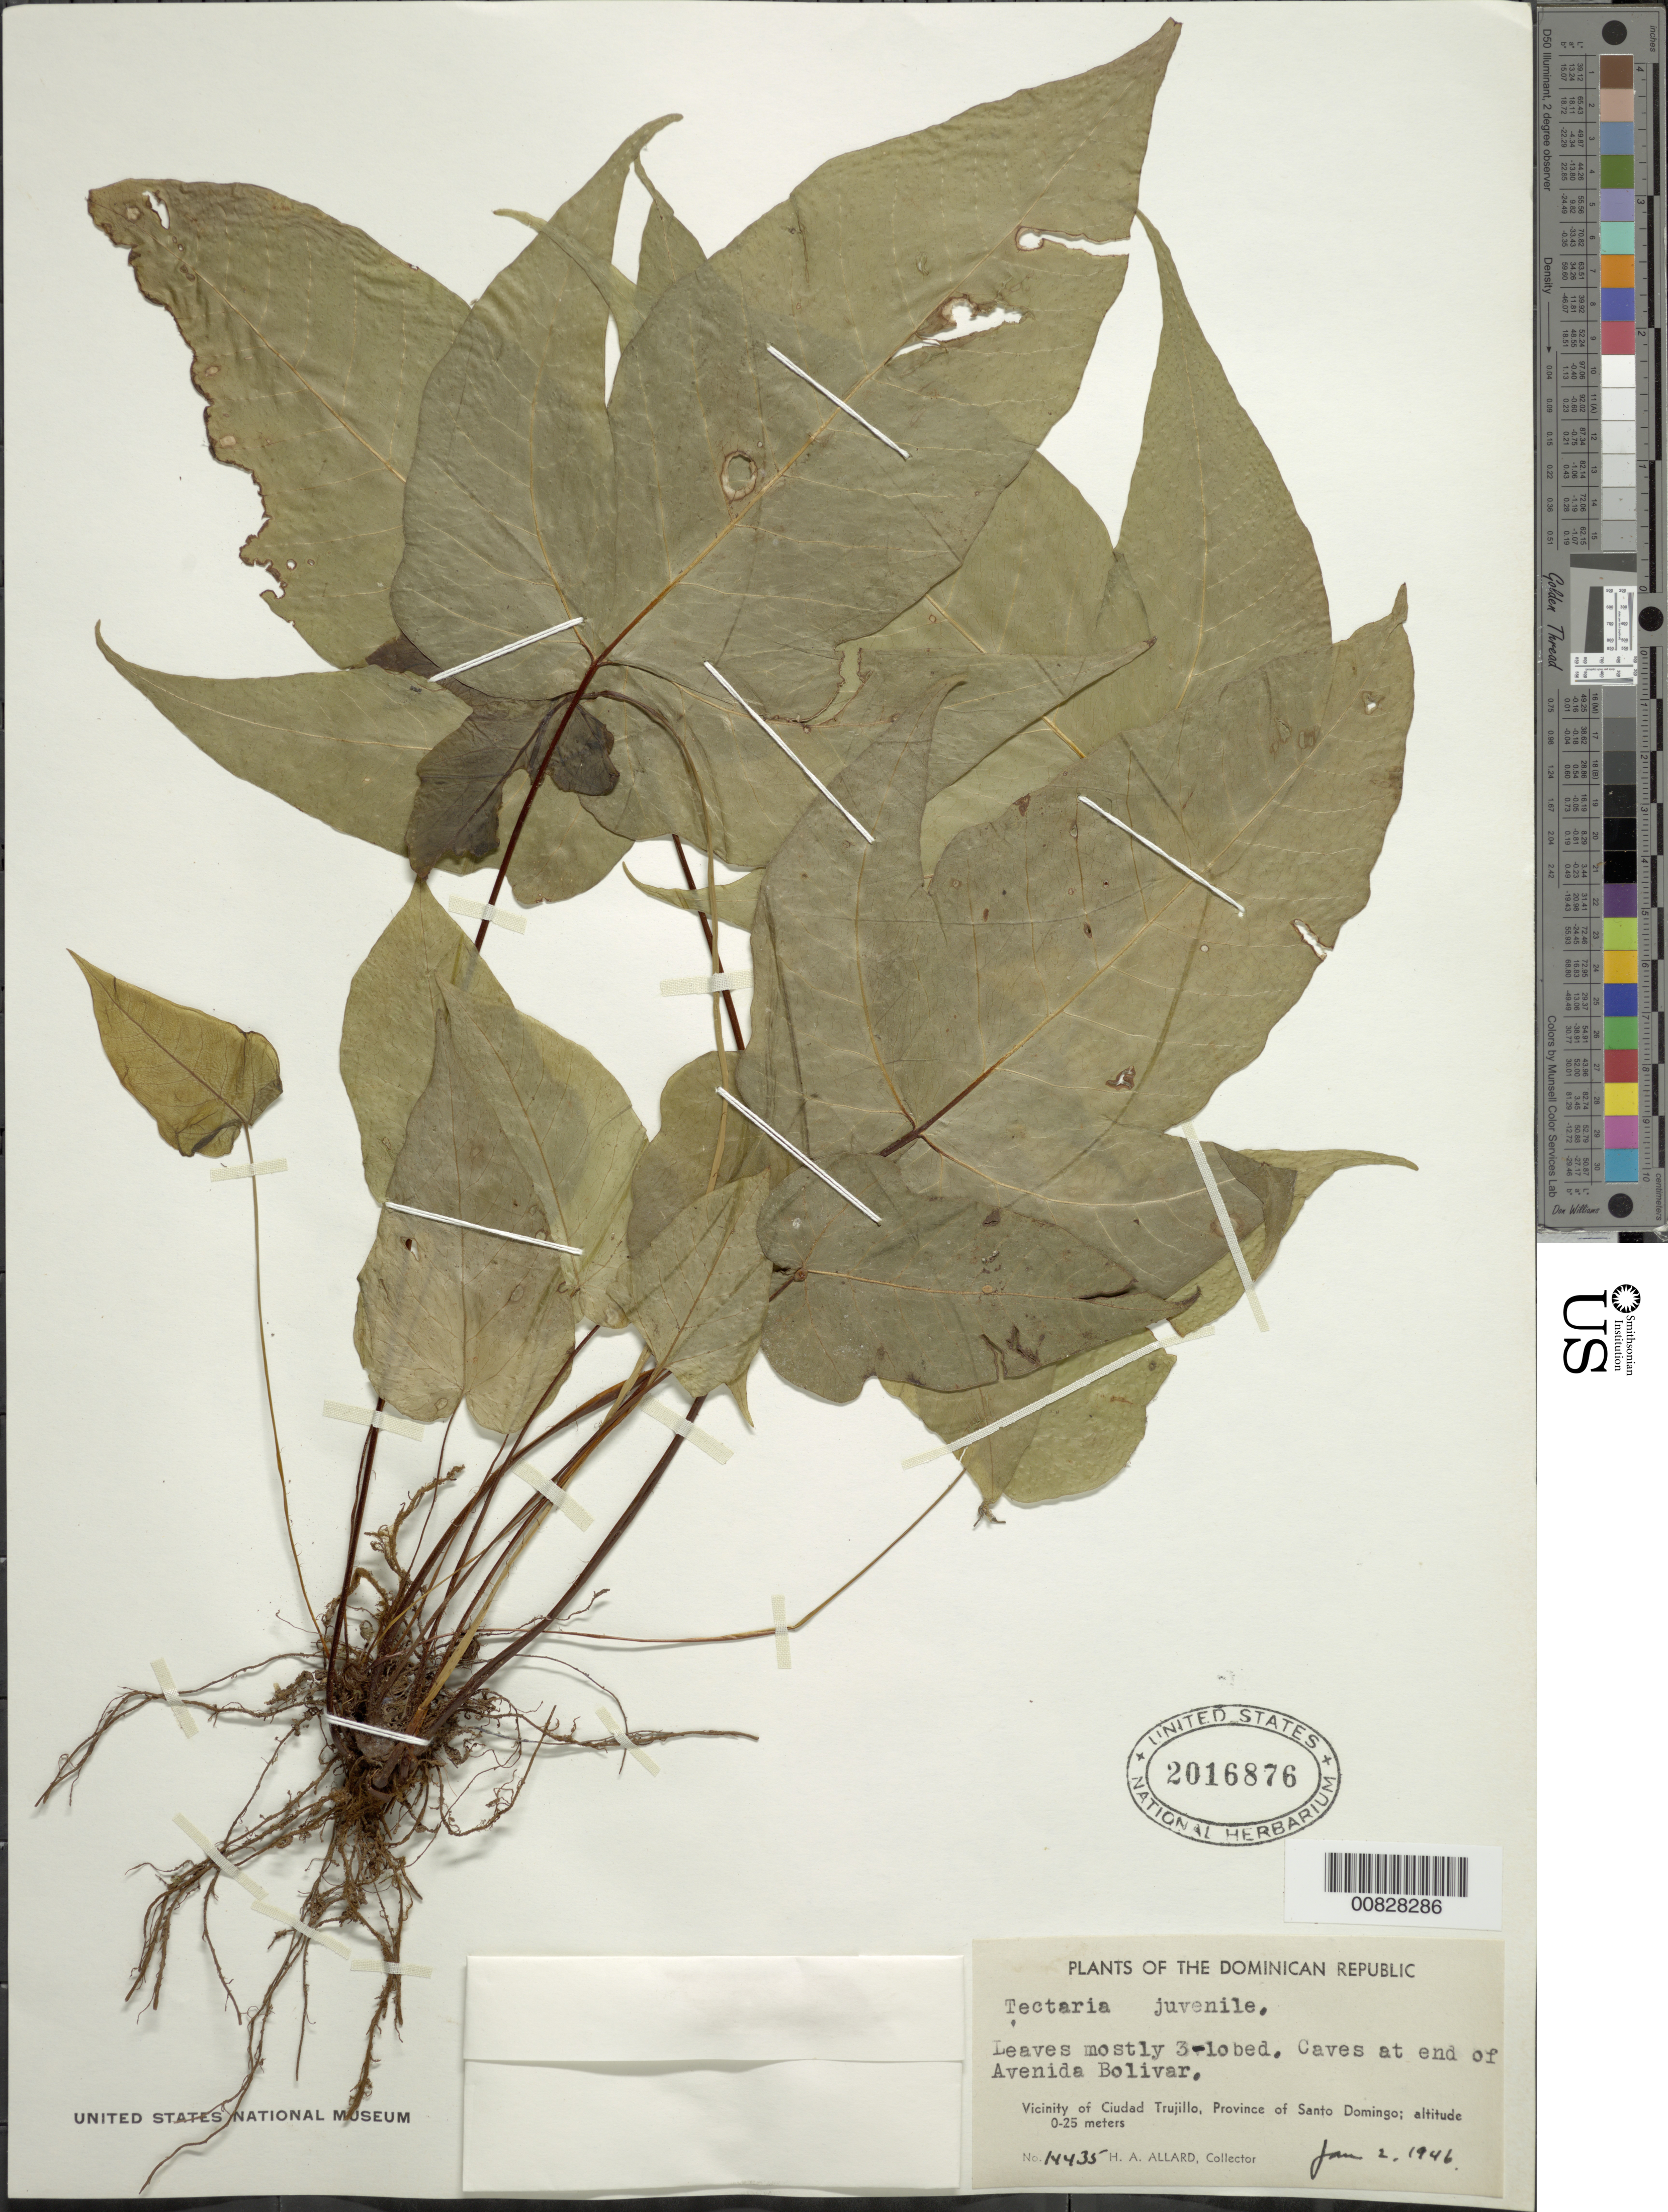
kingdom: Plantae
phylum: Tracheophyta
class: Polypodiopsida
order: Polypodiales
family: Tectariaceae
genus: Tectaria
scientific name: Tectaria incisa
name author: Cav.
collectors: H. A. Allard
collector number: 14435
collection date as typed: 02 Jan 1946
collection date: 1946-01-02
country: Dominican Republic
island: Hispaniola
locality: Ciudad Trujillo, end of Avenida Bolivar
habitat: Caves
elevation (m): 0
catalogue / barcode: US 2016876